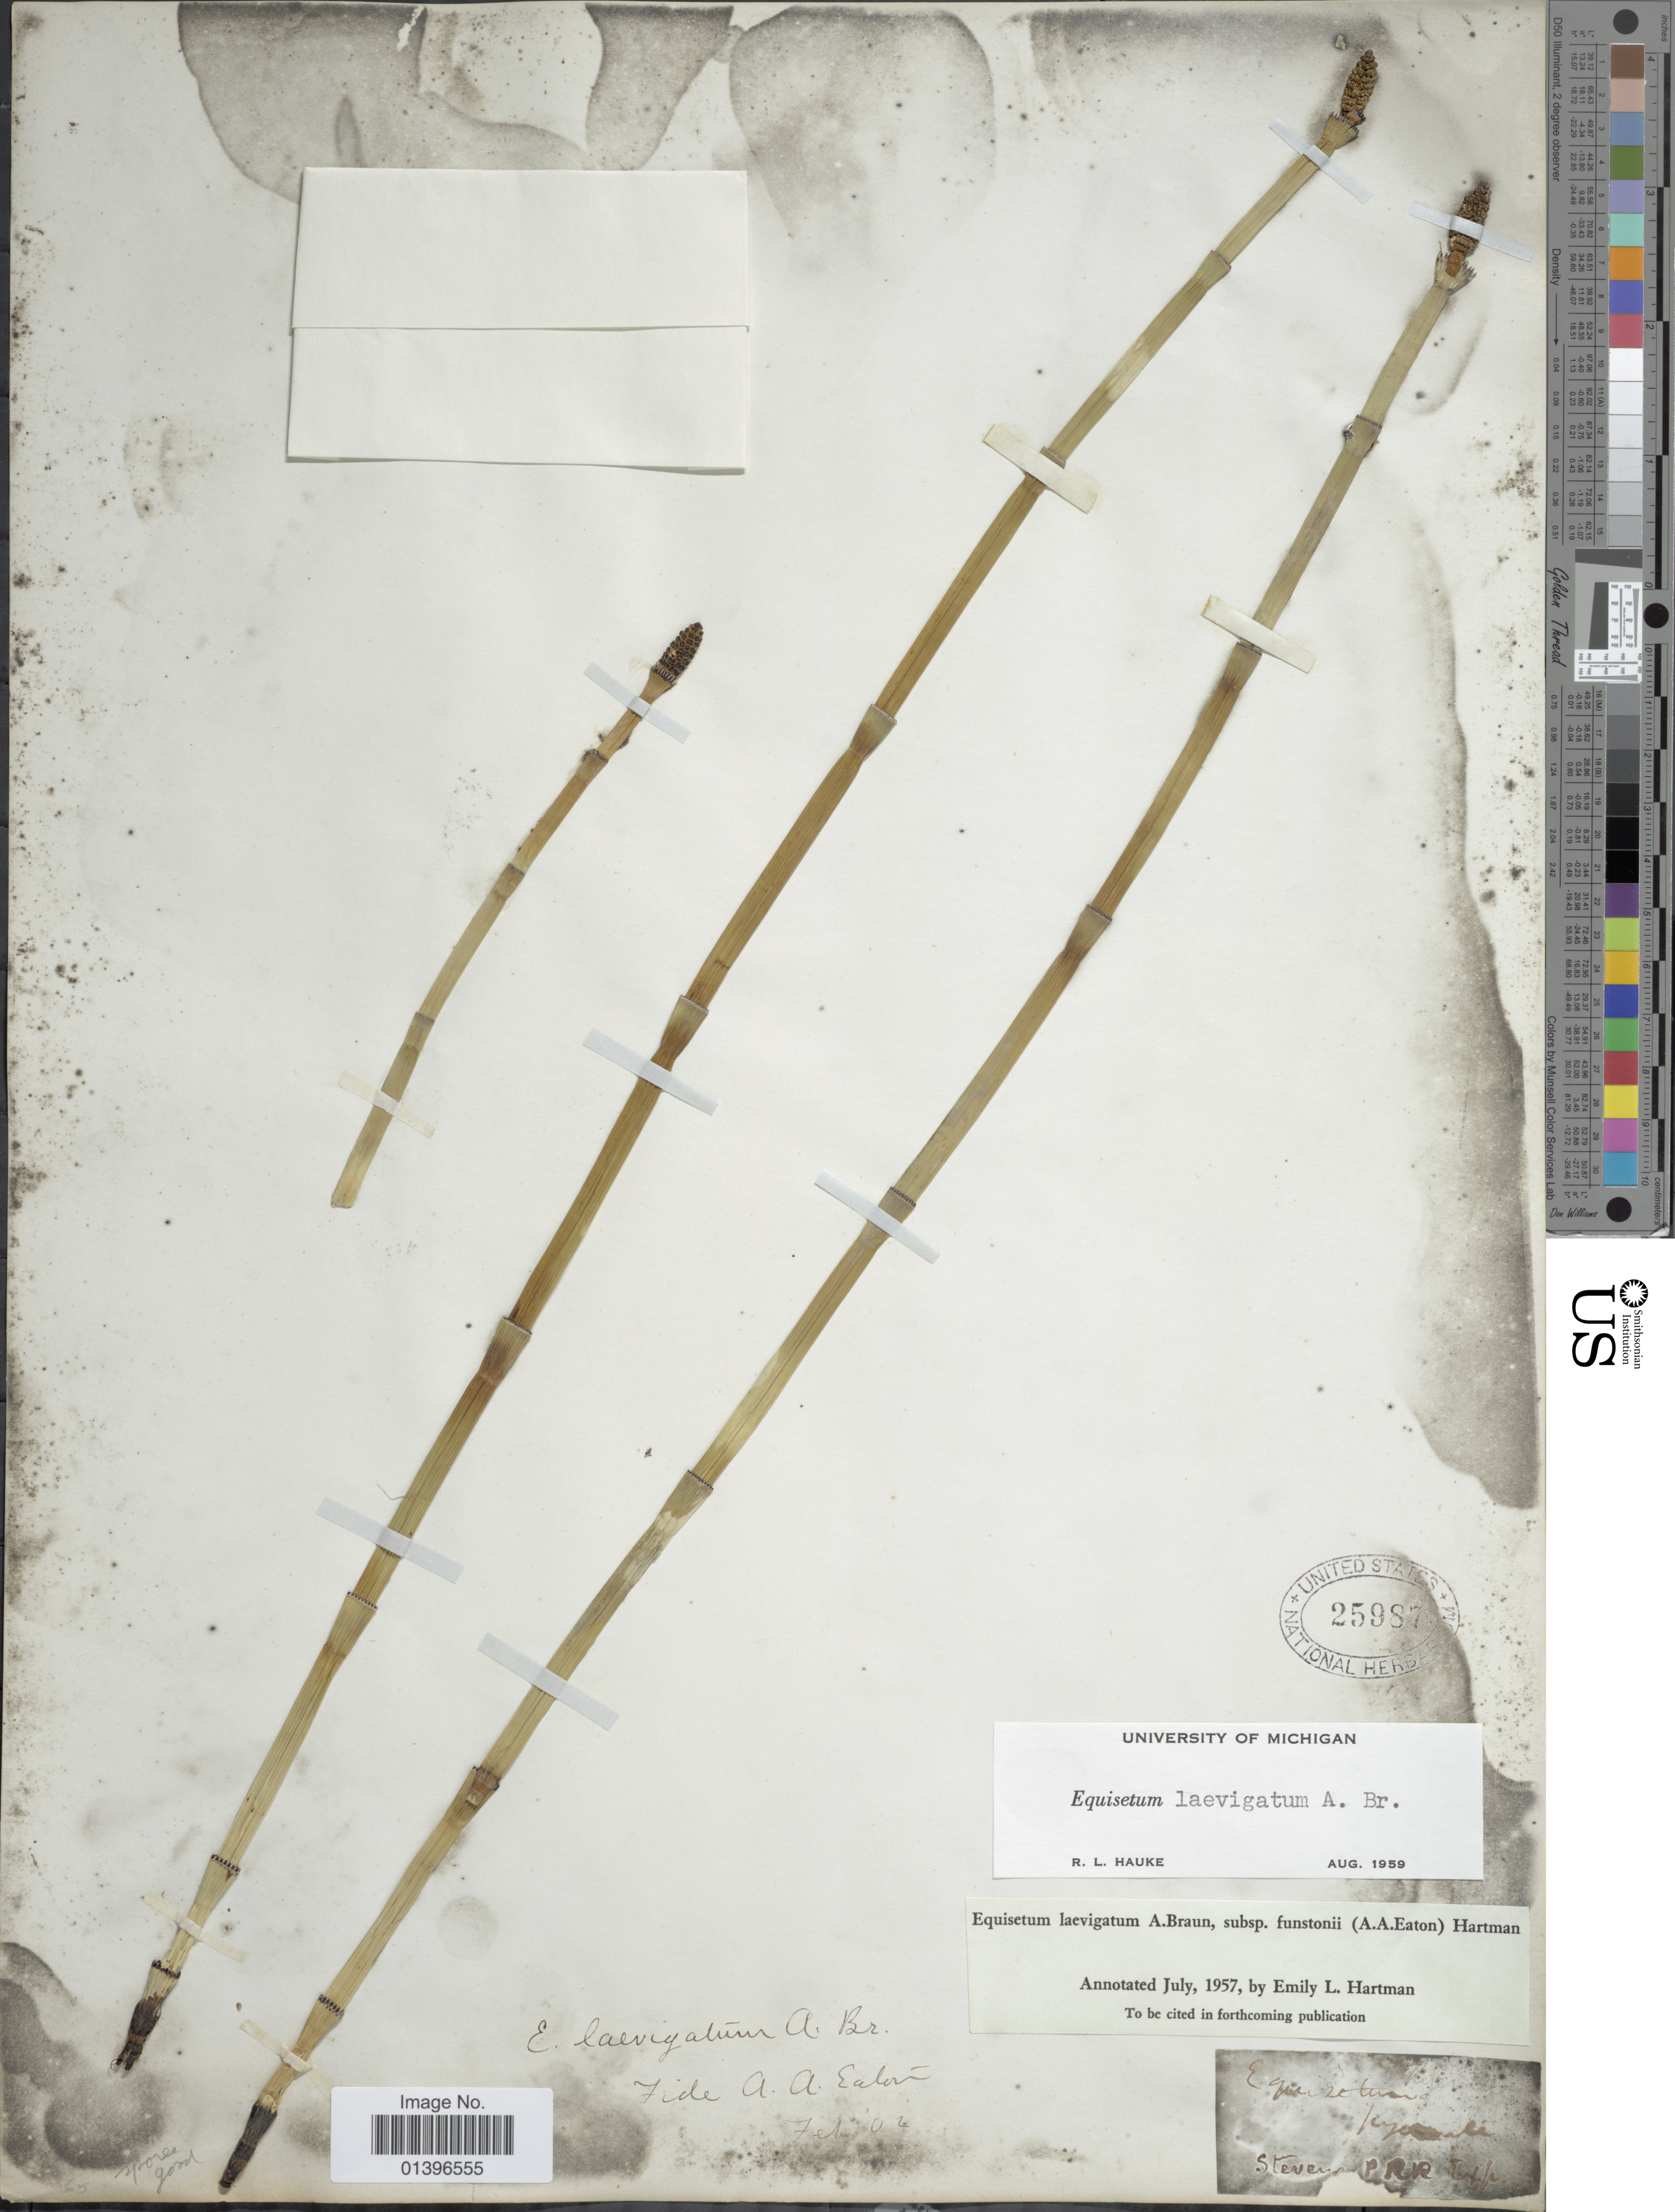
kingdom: Plantae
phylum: Tracheophyta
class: Polypodiopsida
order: Equisetales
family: Equisetaceae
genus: Equisetum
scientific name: Equisetum laevigatum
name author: A. Braun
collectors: -- Stevens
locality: P.R.R. txp. [interpreted]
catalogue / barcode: US 25987